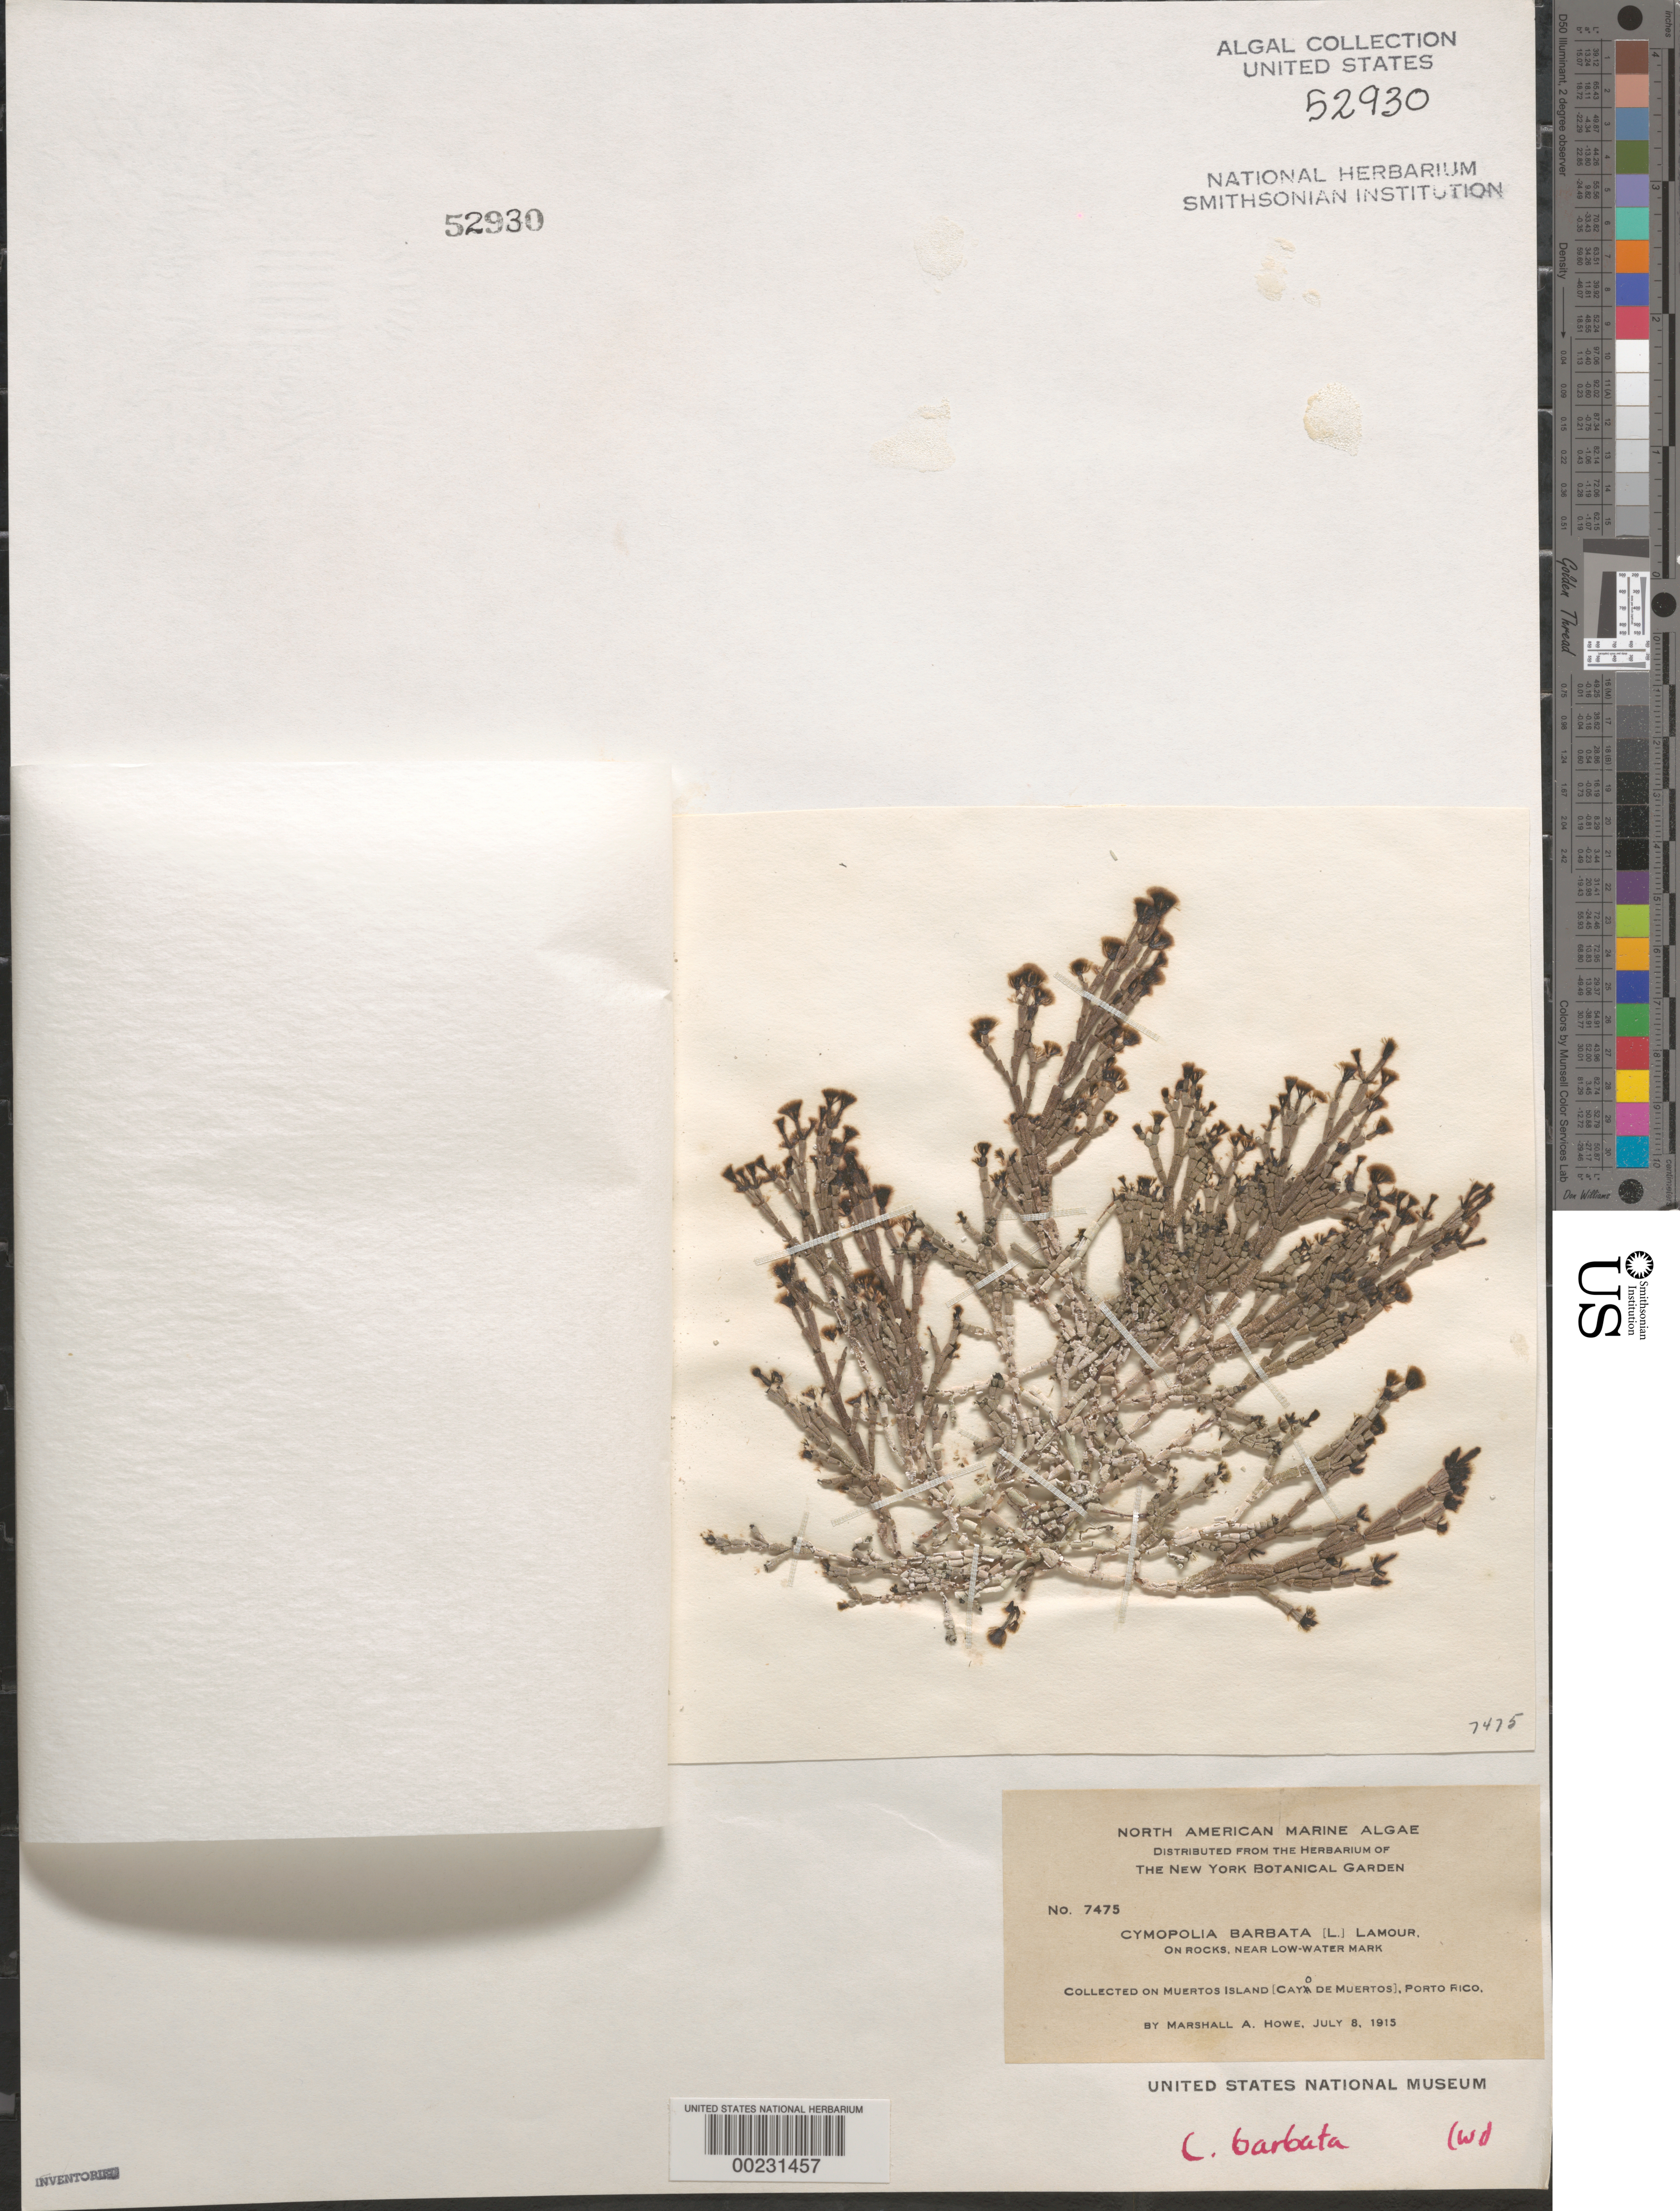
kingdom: Plantae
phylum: Chlorophyta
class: Ulvophyceae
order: Dasycladales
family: Dasycladaceae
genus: Cymopolia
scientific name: Cymopolia barbata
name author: (L.) J.V.Lamouroux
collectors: M. A. Howe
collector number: MAH 7475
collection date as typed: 08 Jul 1915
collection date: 1915-07-08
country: Puerto Rico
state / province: Ponce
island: Isla de Caja de Muertos (Muertos Island)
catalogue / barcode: US 52930